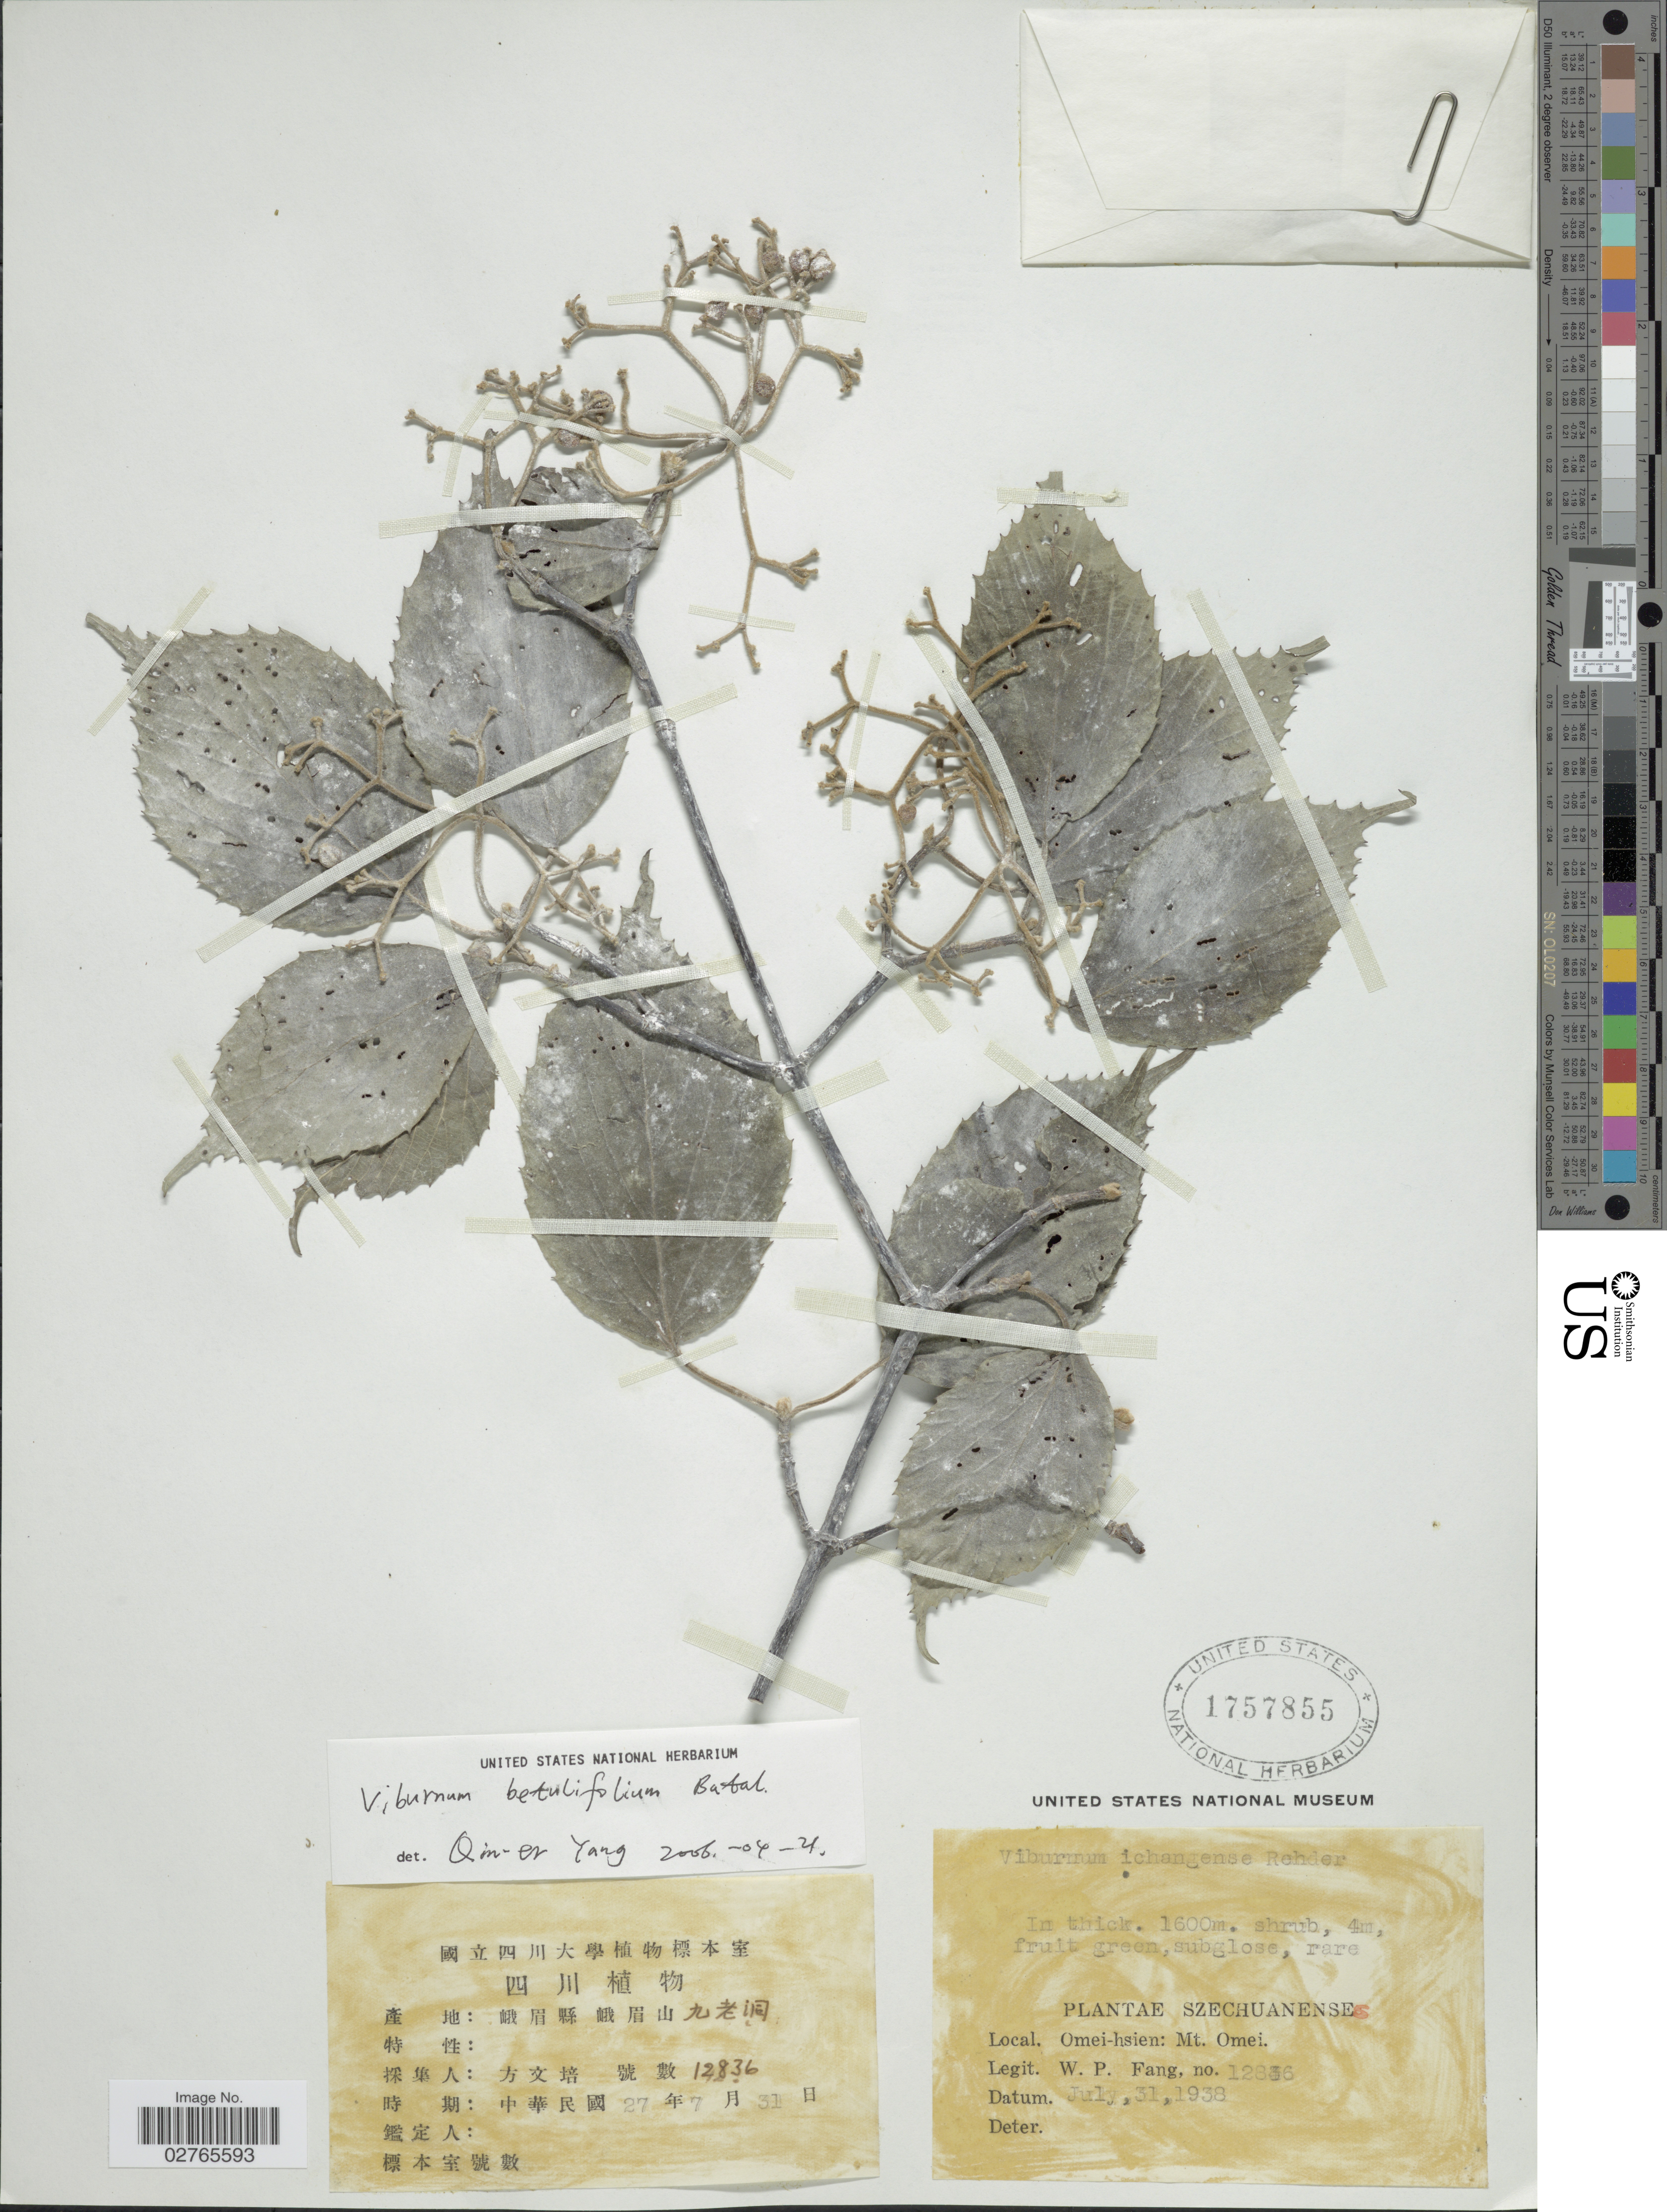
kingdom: Plantae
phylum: Tracheophyta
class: Magnoliopsida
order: Dipsacales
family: Viburnaceae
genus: Viburnum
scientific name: Viburnum betulifolium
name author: Batalin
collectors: W. P. Fang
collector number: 12836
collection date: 1938-07-31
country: China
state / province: Sichuan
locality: Szechuanenses. Omei-hsien; Mt. Omei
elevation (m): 1600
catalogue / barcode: US 1757855